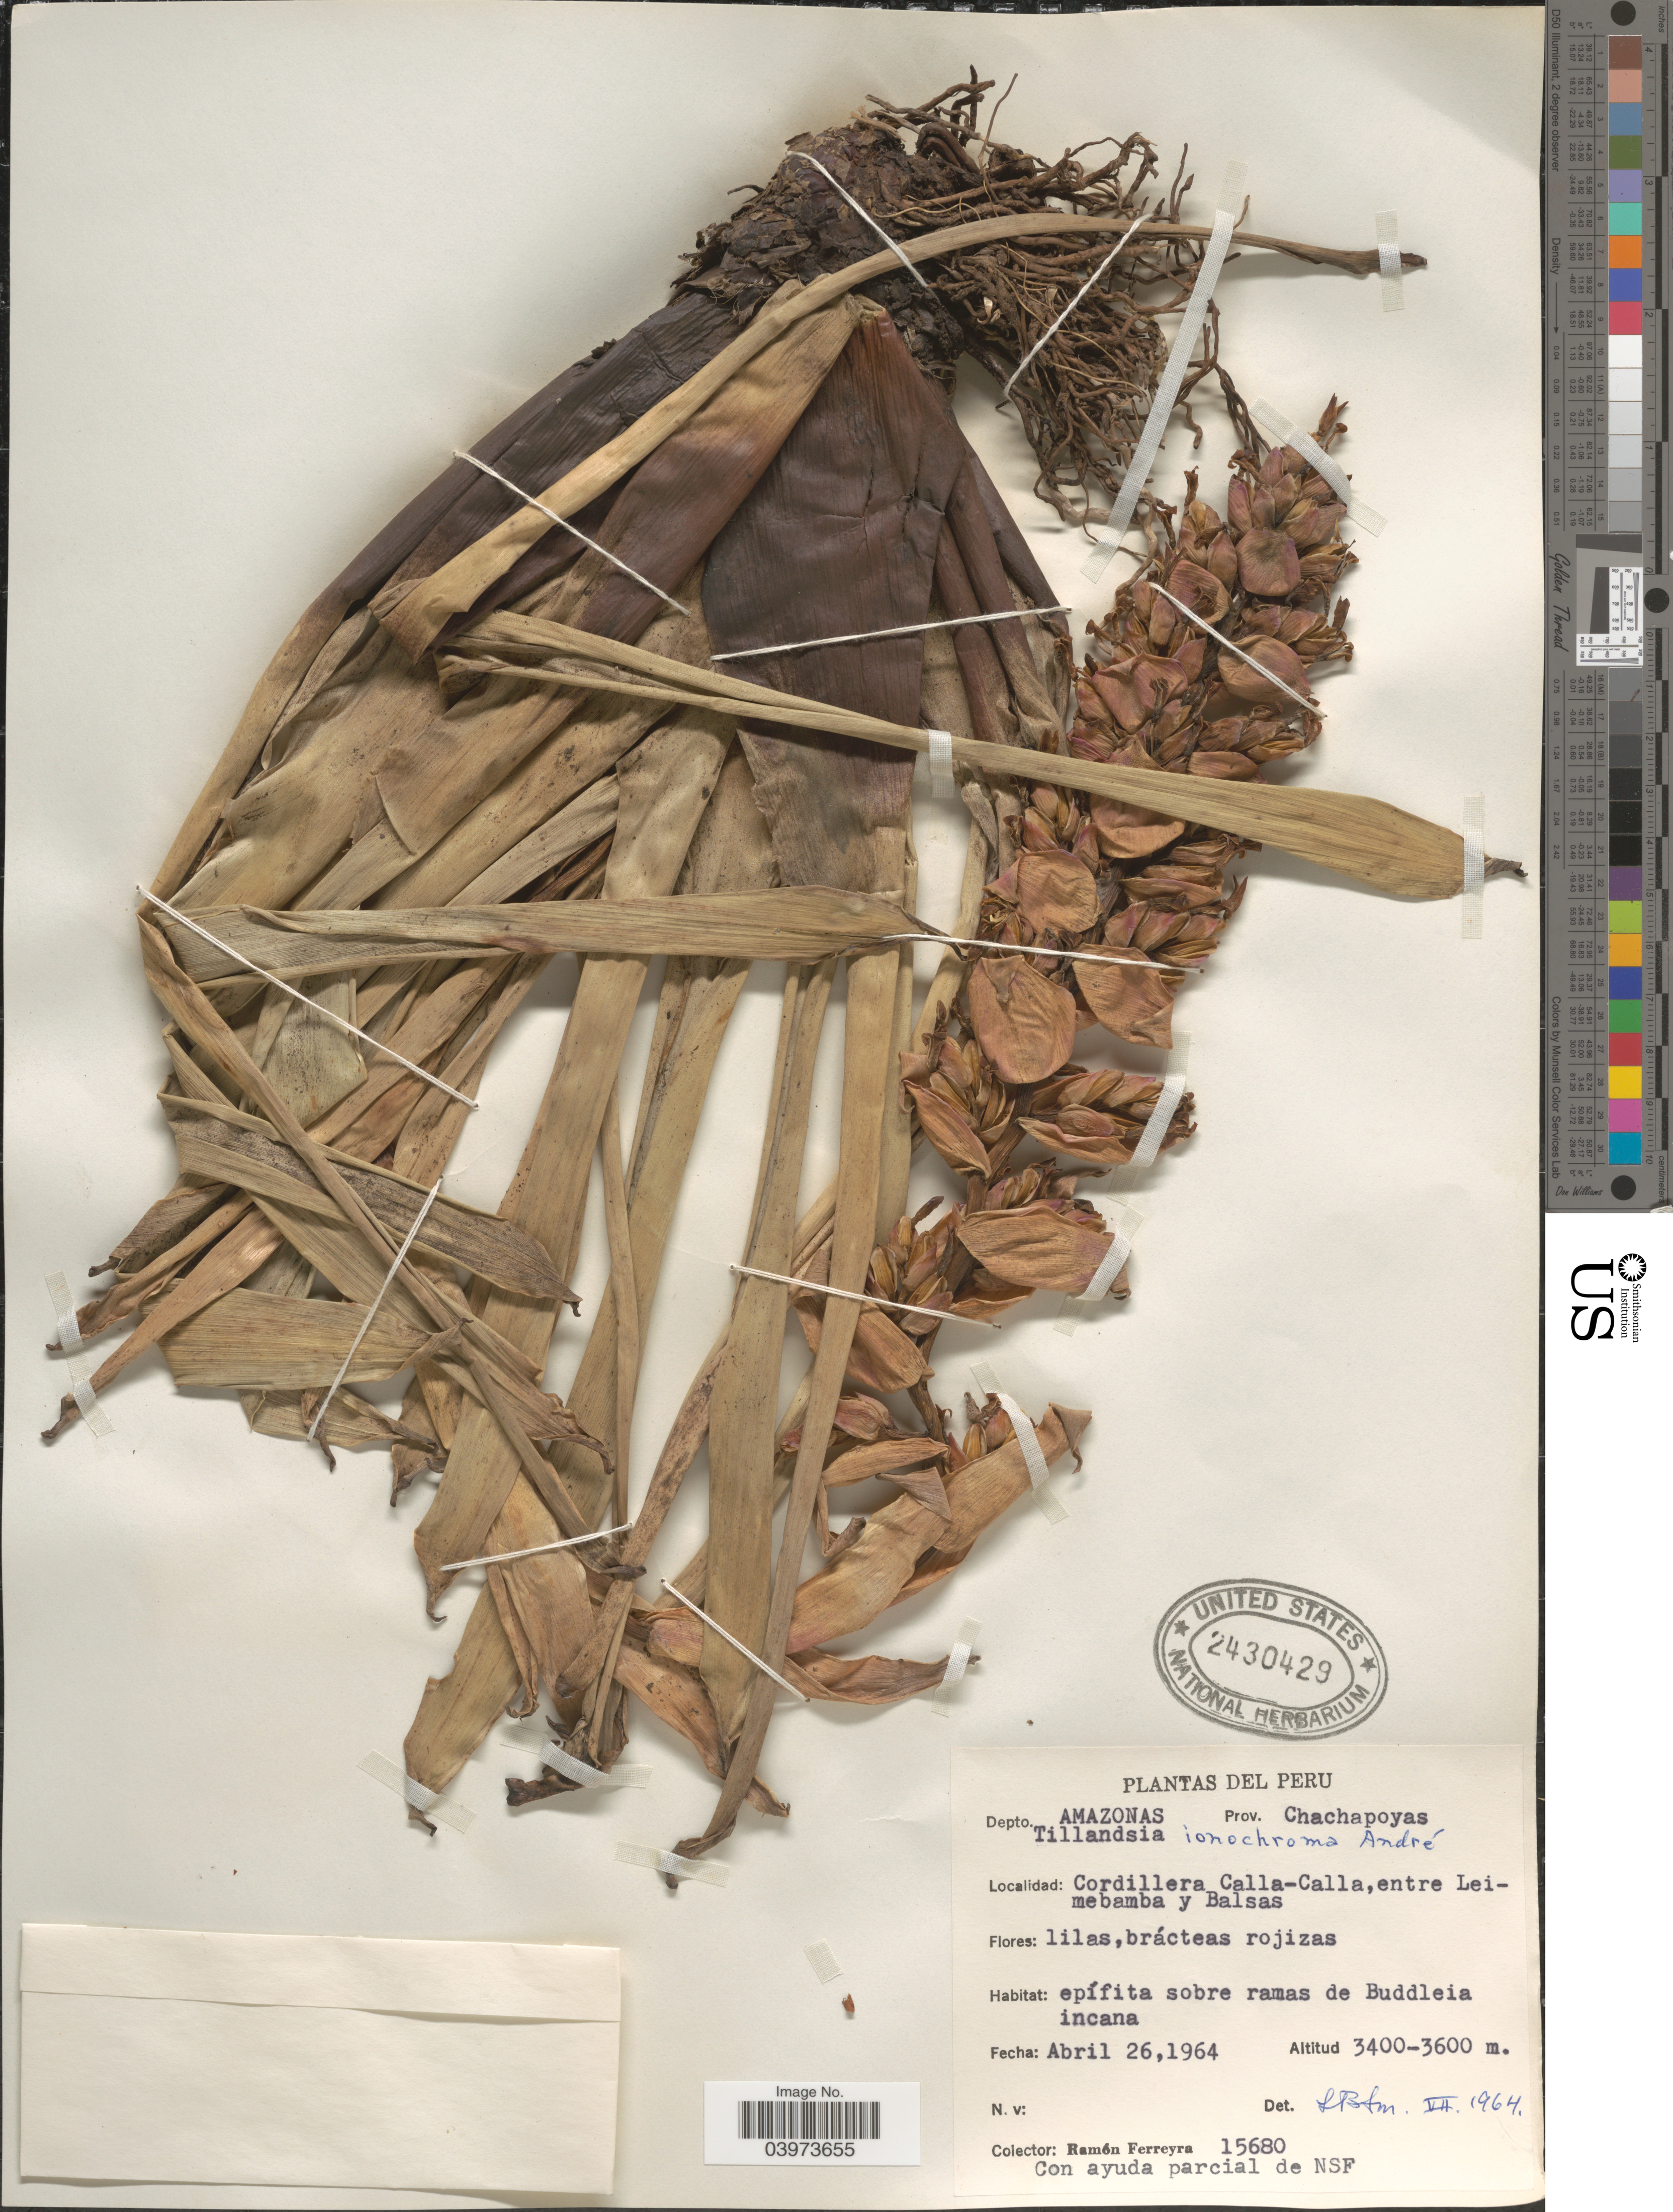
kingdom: Plantae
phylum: Tracheophyta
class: Liliopsida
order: Poales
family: Bromeliaceae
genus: Tillandsia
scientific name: Tillandsia ionochroma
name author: André ex Mez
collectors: R. A. Ferreyra & NSF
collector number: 15680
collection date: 1964-04-26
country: Peru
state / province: Amazonas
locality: Depto. Amazonas. Prov. Chachapoyas. Cordillera Calla-Calla, entre Leimebamba y Balsas.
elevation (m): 3400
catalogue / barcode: US 2430429